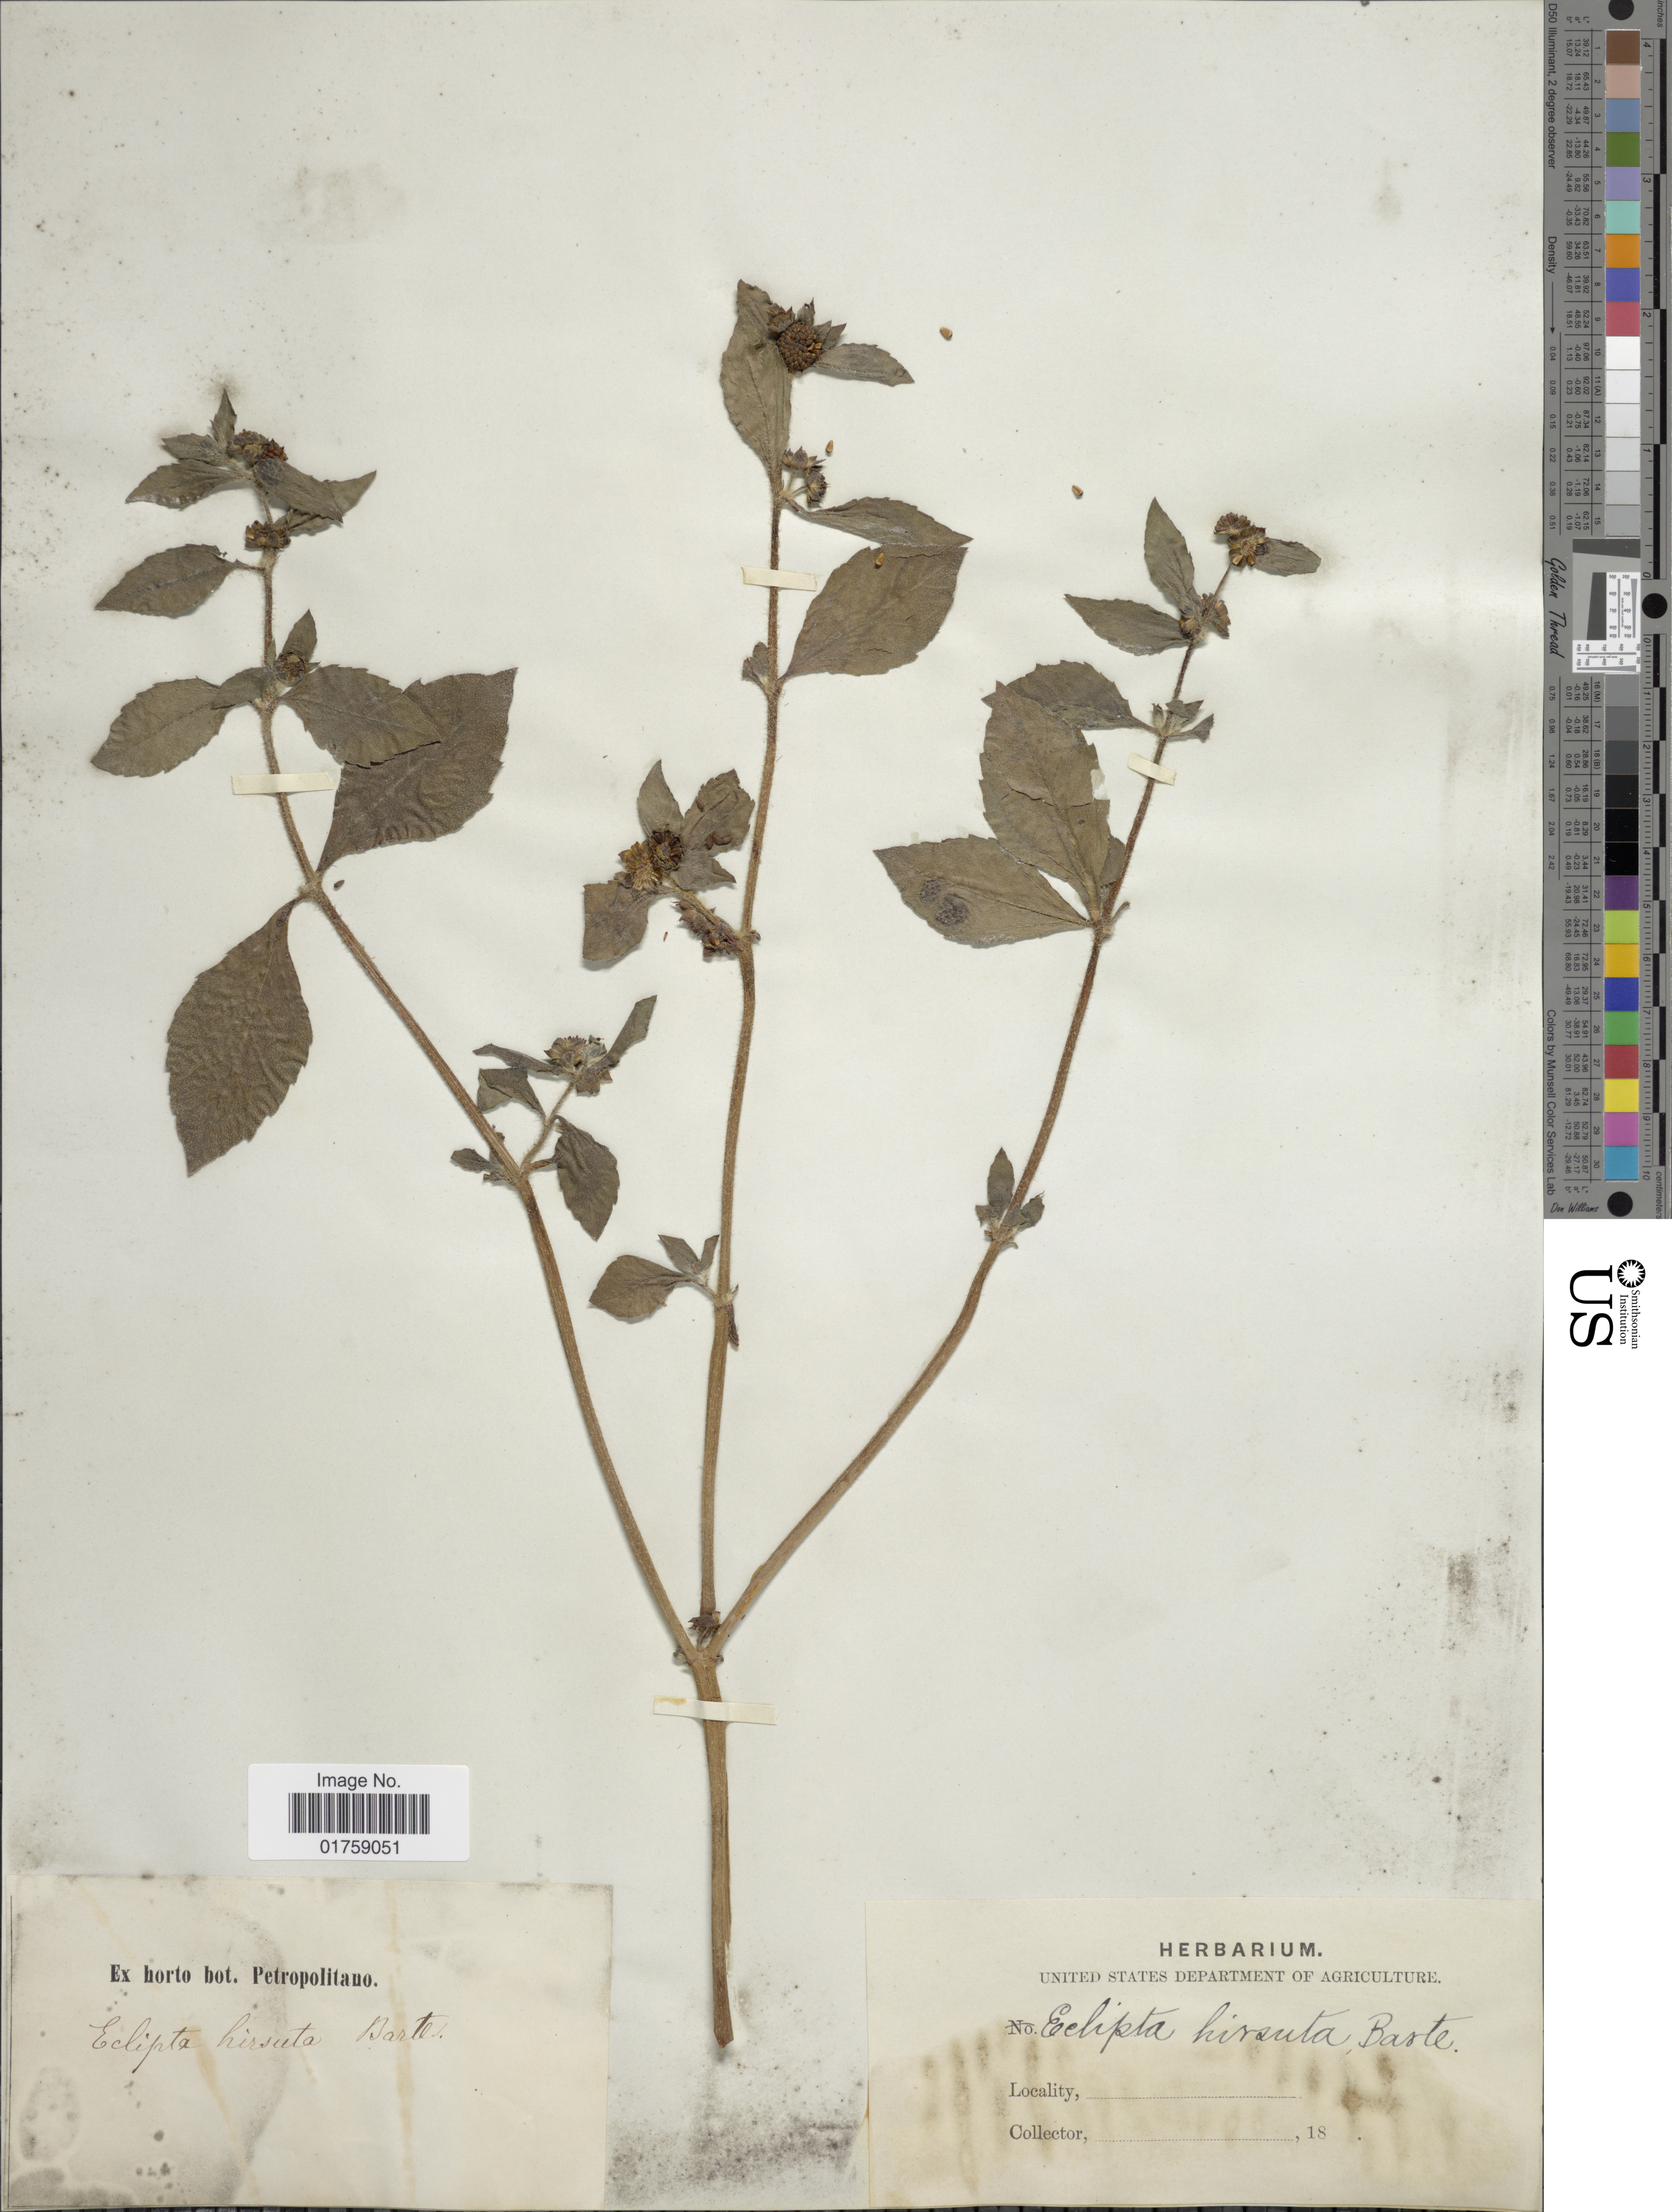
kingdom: Plantae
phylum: Tracheophyta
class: Magnoliopsida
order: Asterales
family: Asteraceae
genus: Eclipta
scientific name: Eclipta prostrata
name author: (L.) L.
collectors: ex Herb. Horti Bot. Petropolitani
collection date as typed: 18